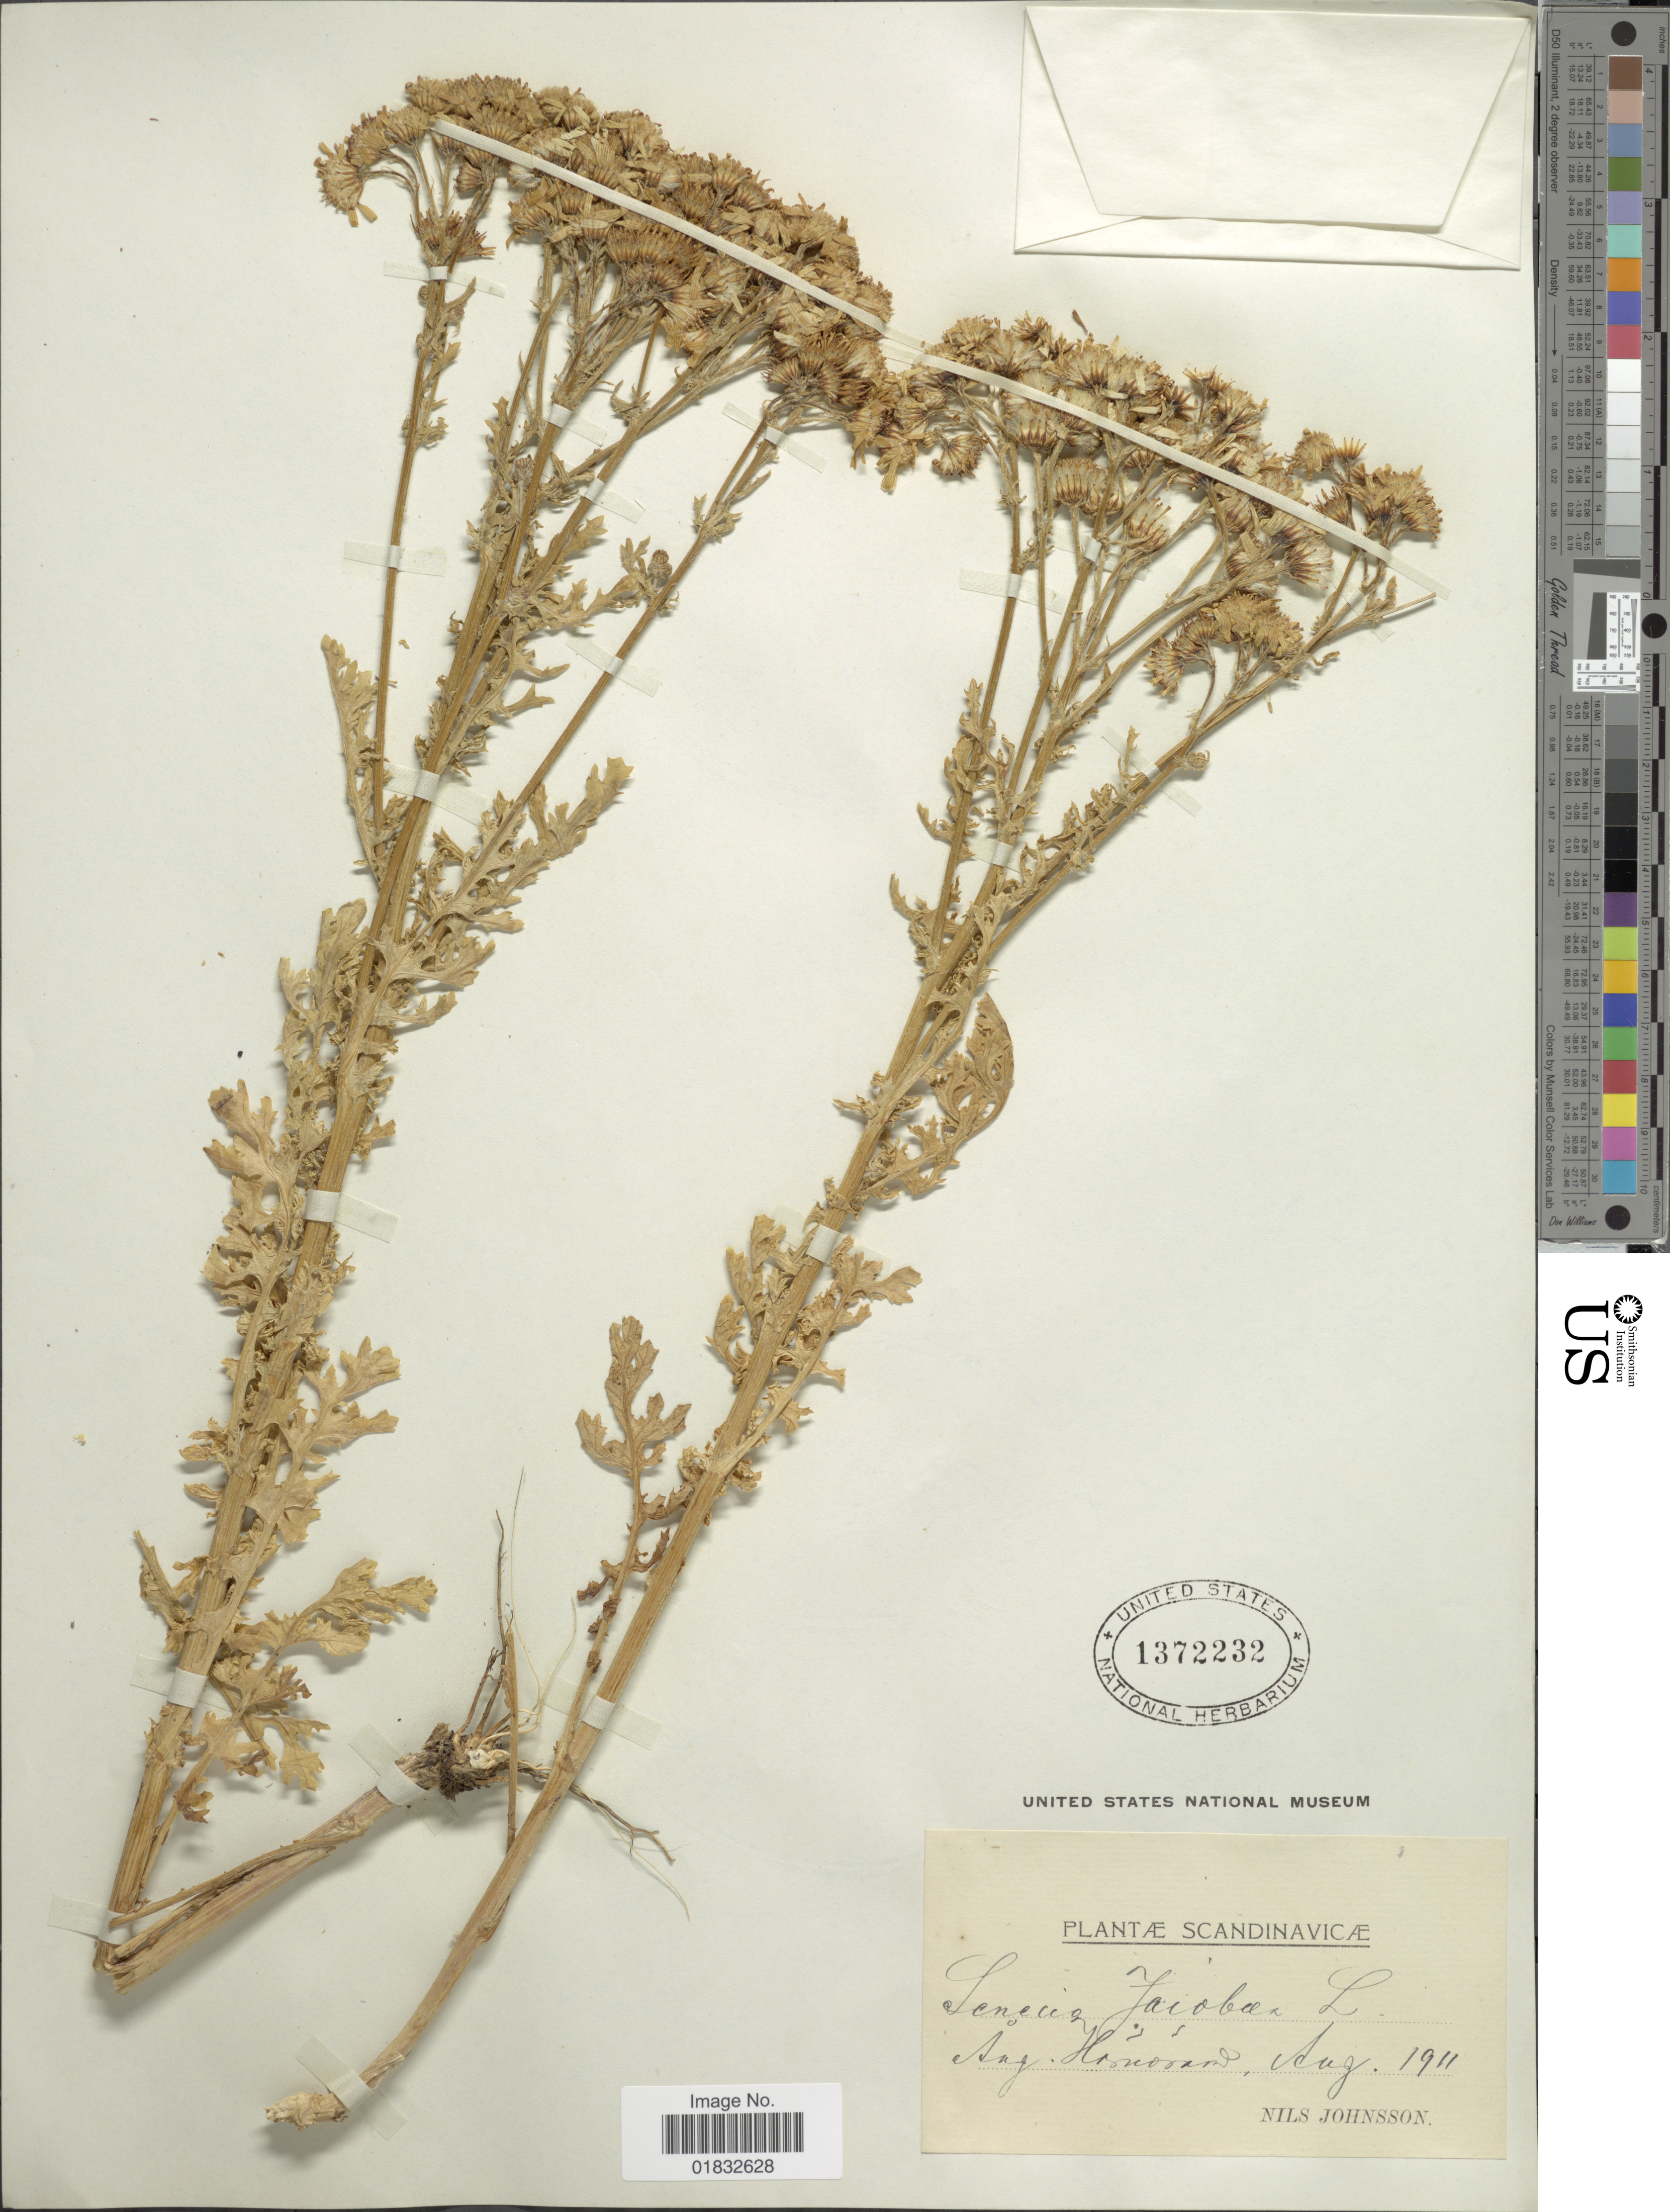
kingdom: Plantae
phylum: Tracheophyta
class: Magnoliopsida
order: Asterales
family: Asteraceae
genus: Jacobaea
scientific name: Jacobaea vulgaris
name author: Gaertn.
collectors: N. Johnsson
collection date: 1911-08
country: Sweden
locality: Scandivaicae, Aug. Ho [illegible text]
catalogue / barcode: US 1372232